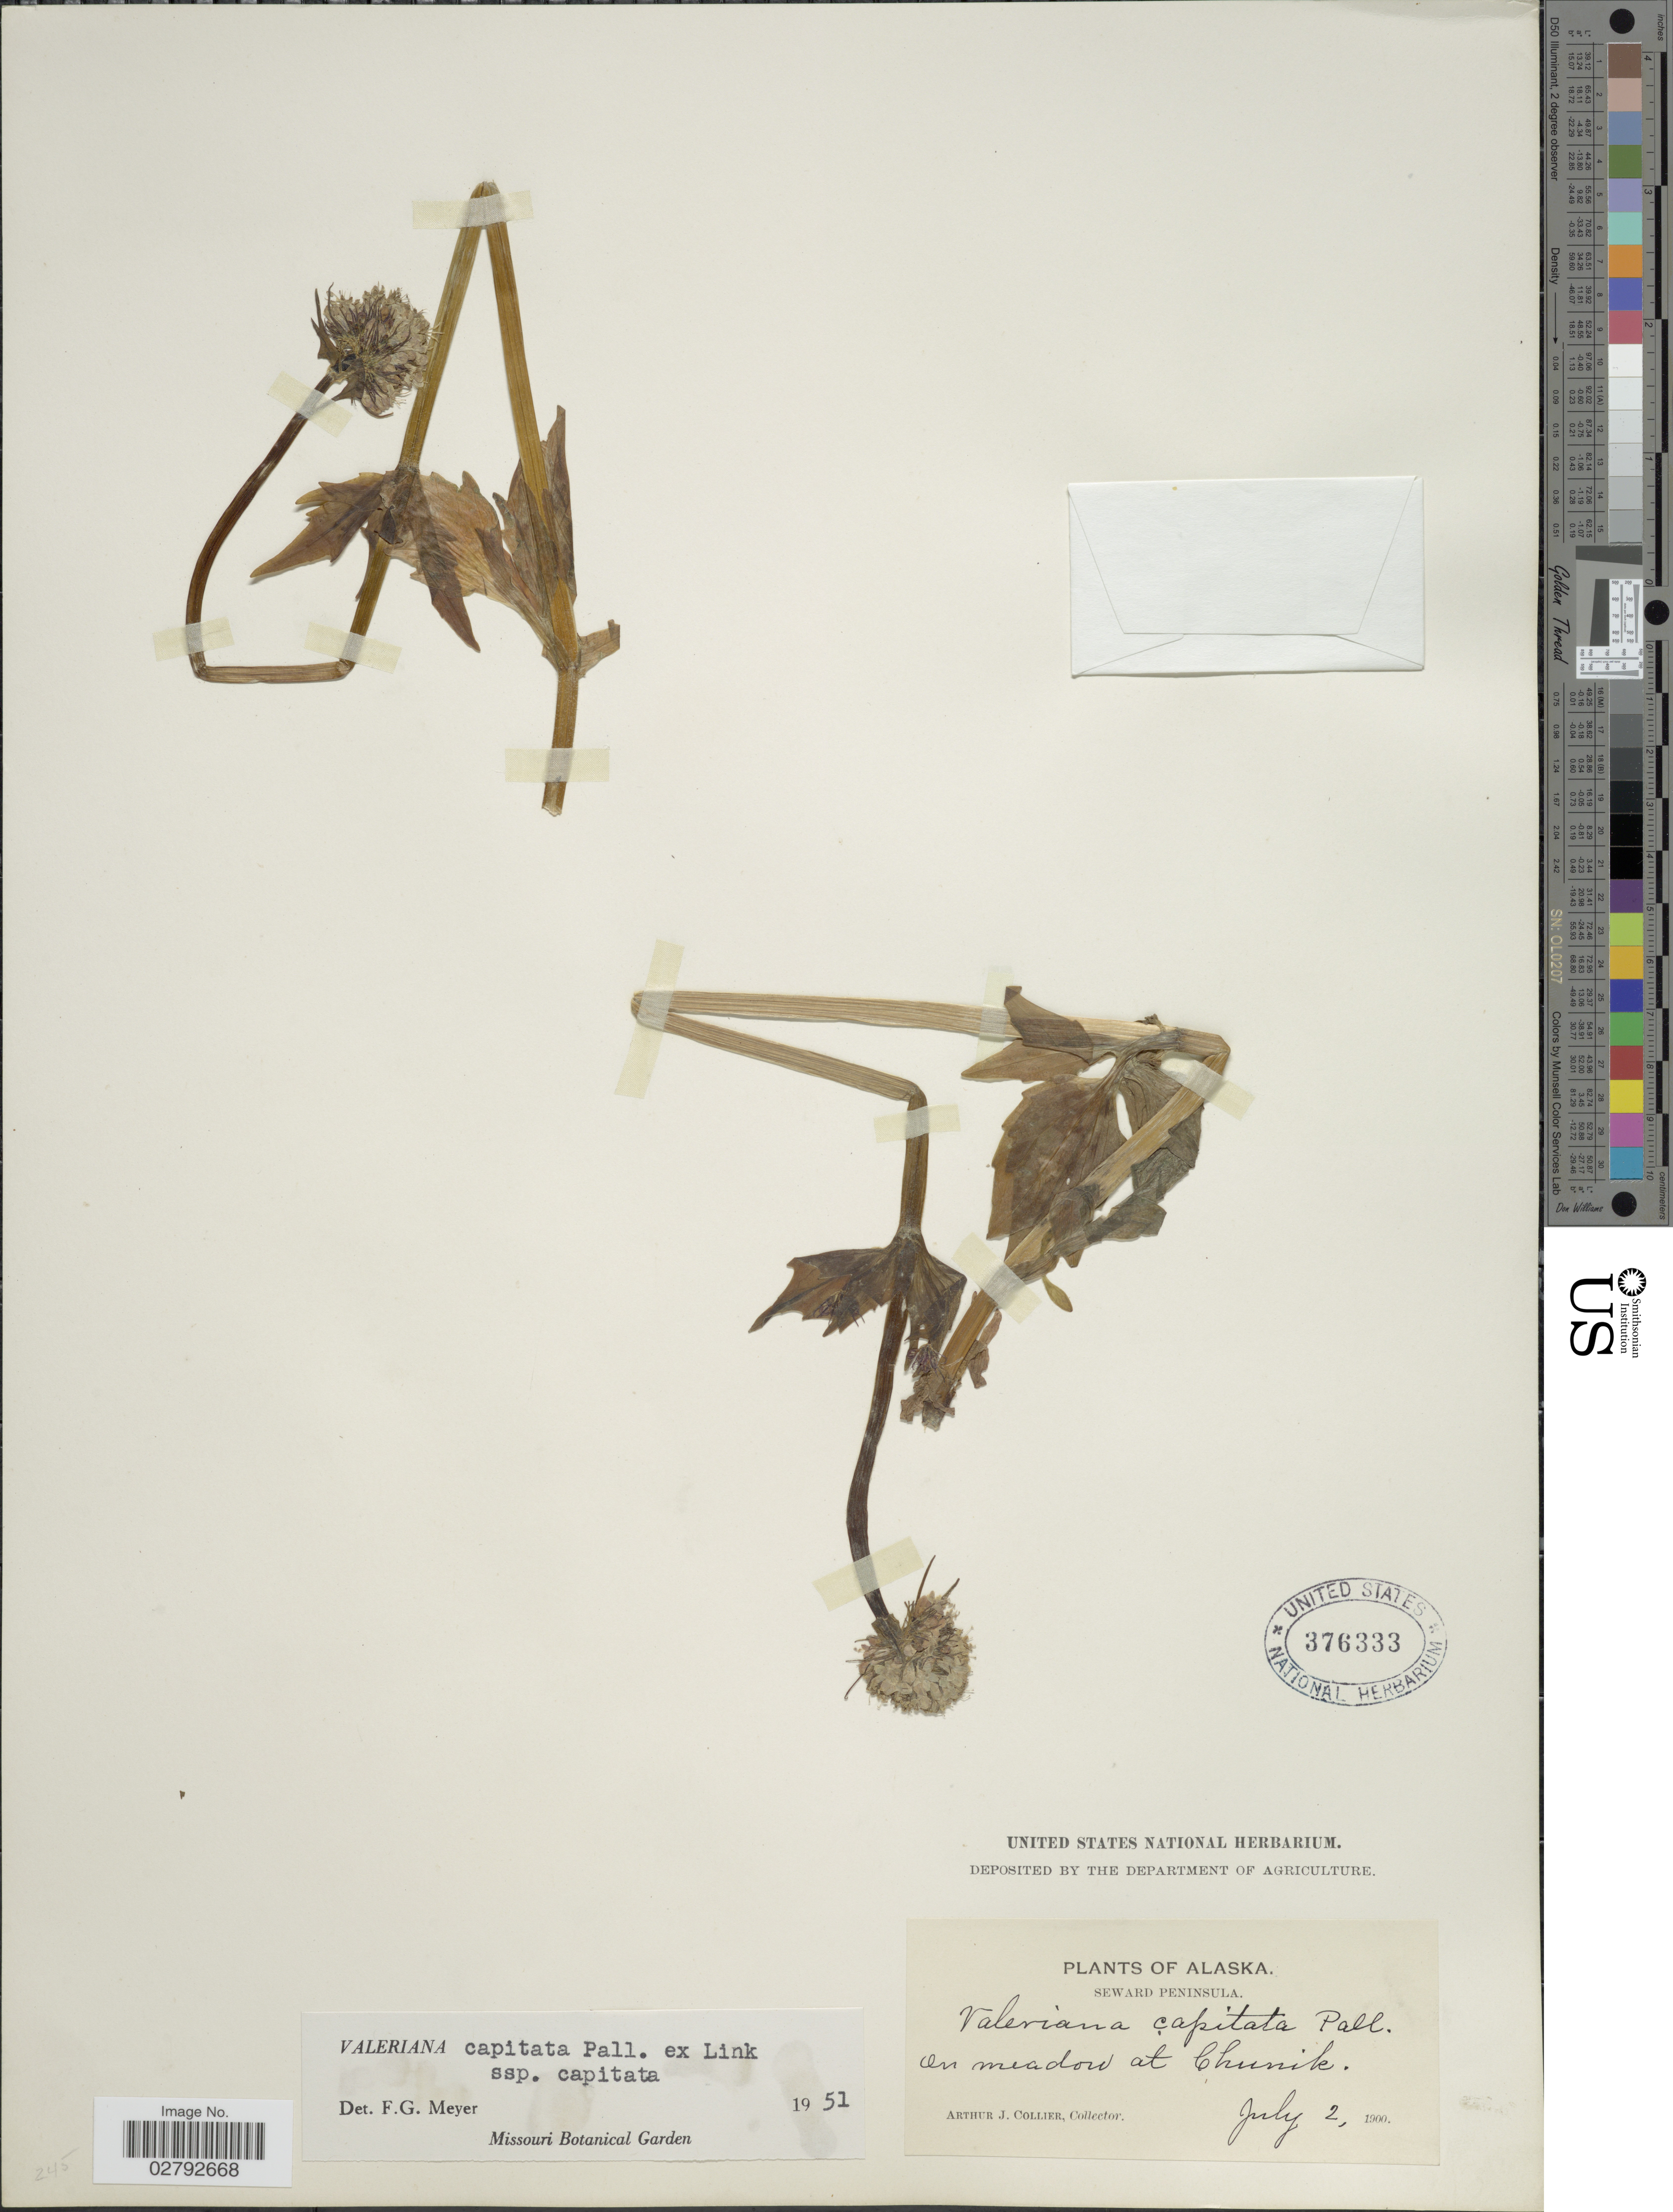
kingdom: Plantae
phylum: Tracheophyta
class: Magnoliopsida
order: Dipsacales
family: Caprifoliaceae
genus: Valeriana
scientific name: Valeriana capitata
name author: Link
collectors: A. Collier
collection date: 1900-07-02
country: United States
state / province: Alaska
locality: Seward Peninsula. On meadow at Chunik.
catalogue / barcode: US 376333